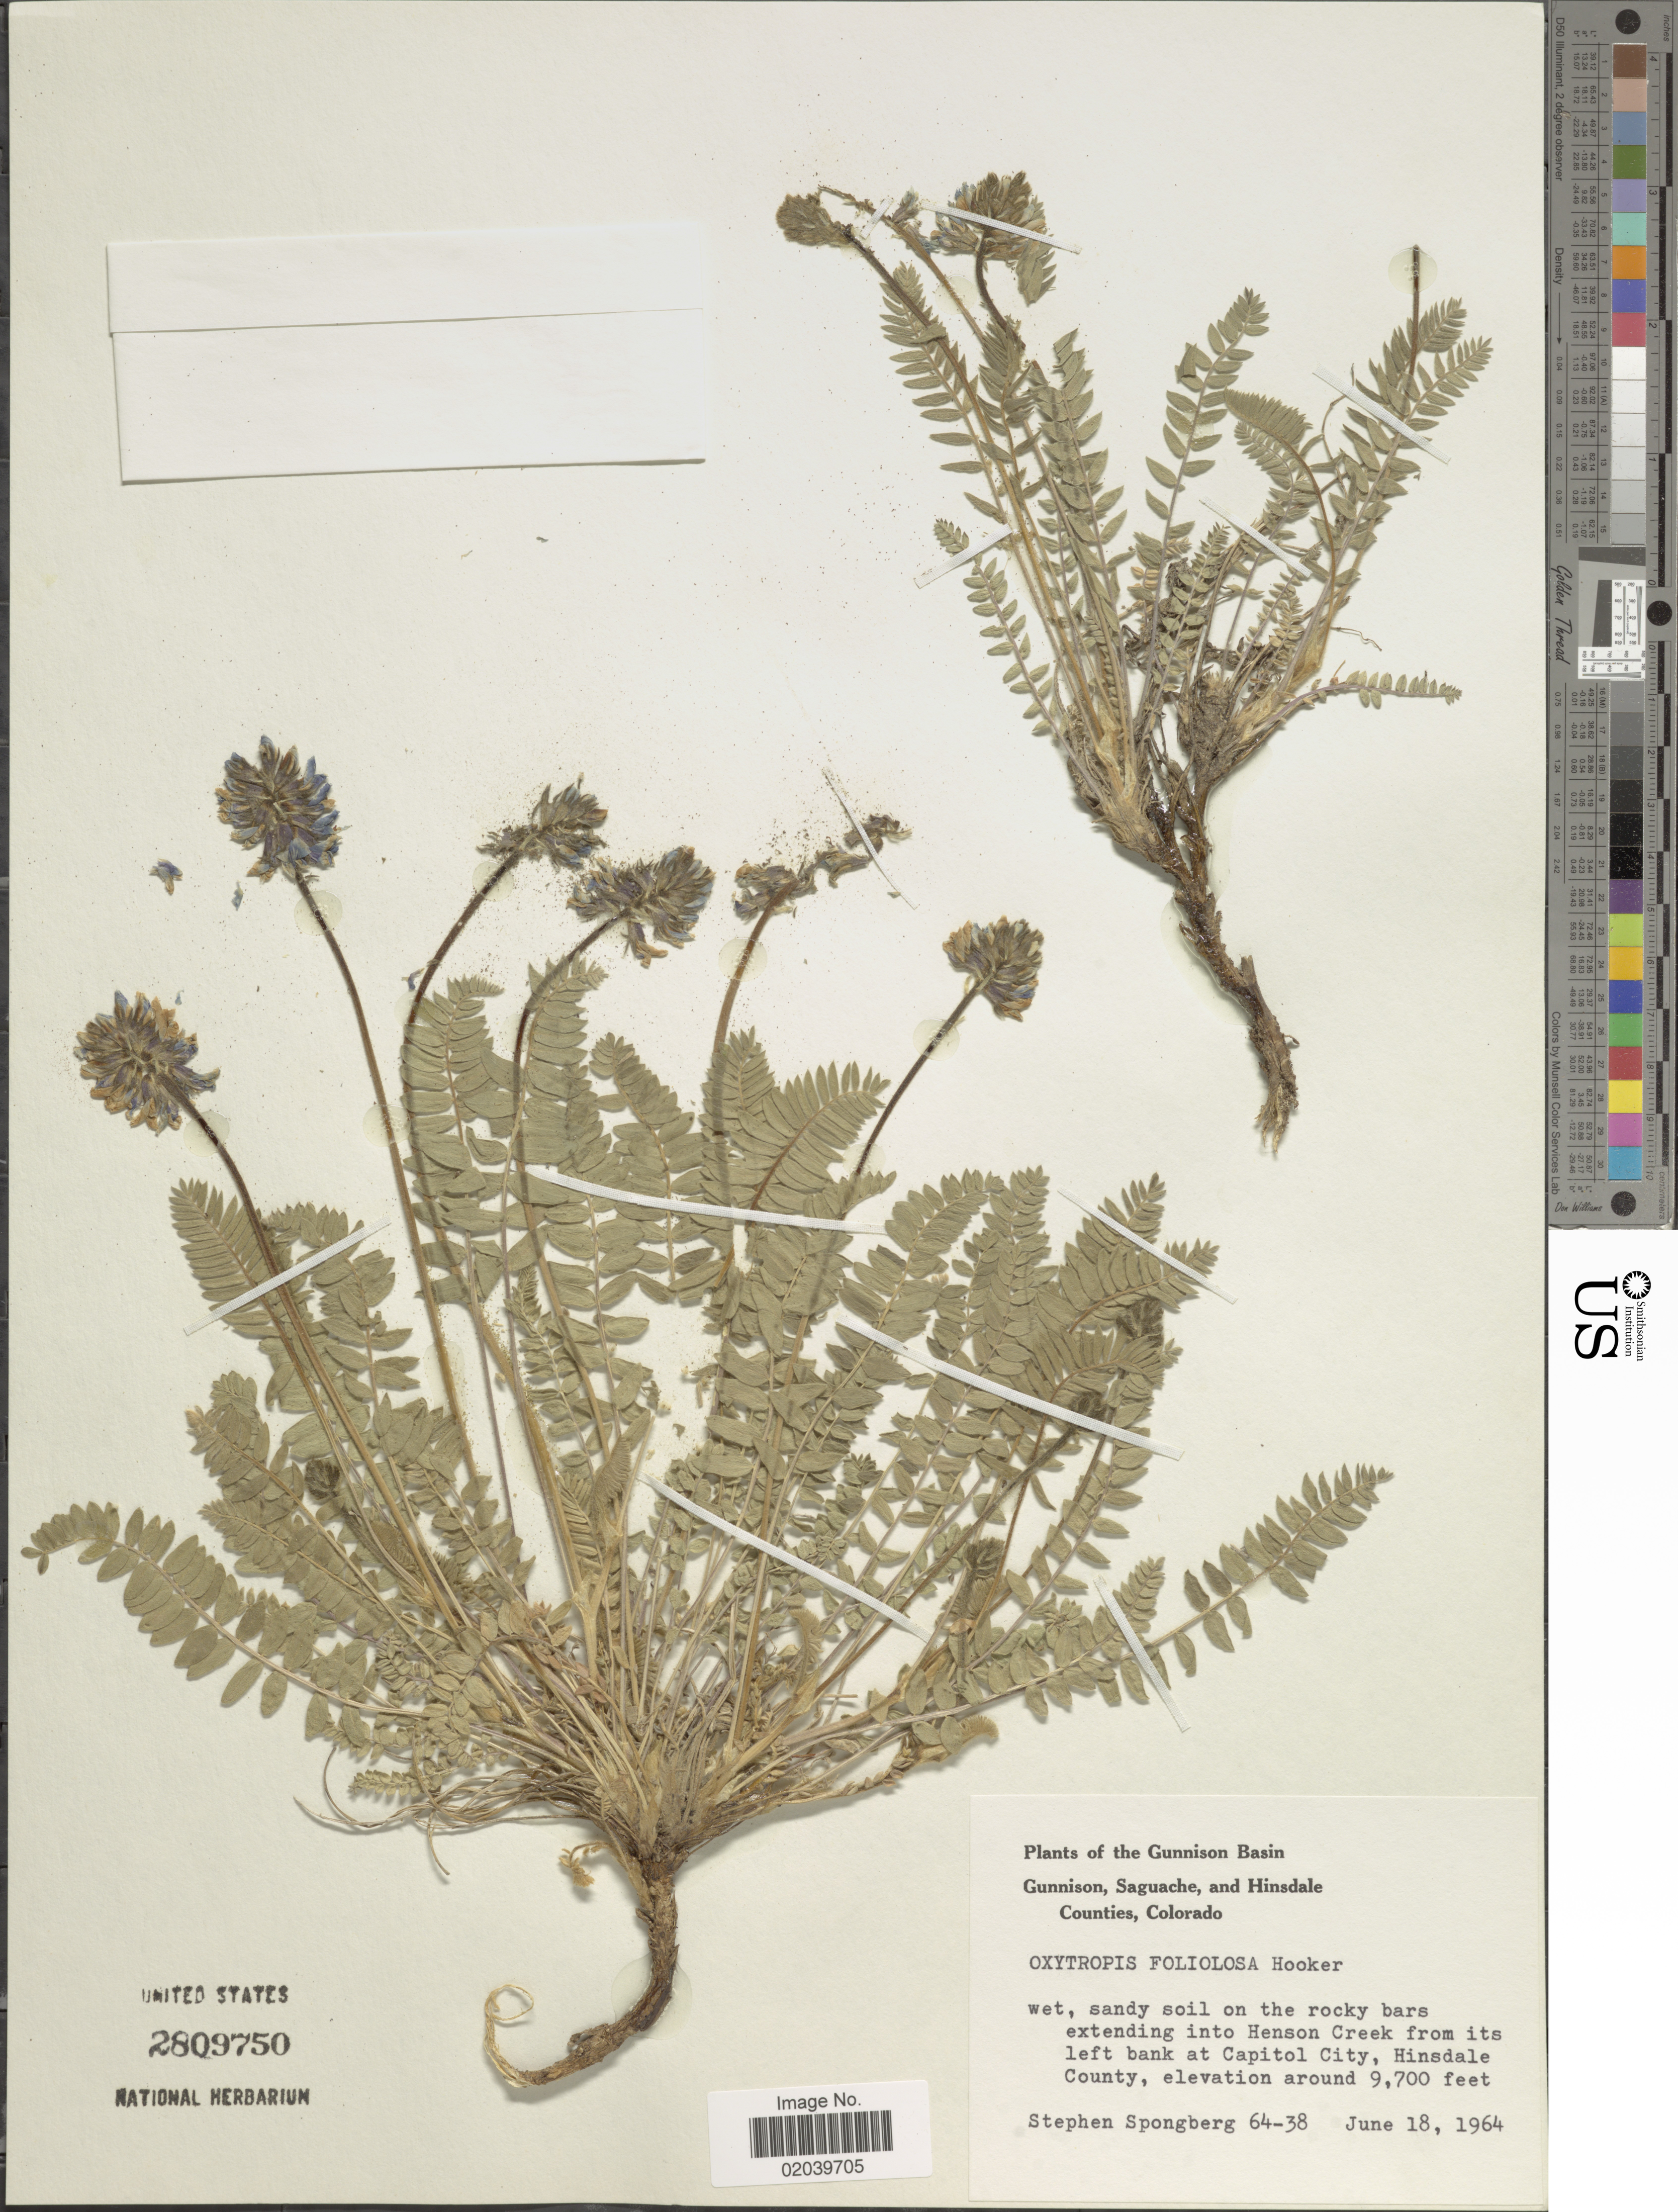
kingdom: Plantae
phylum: Tracheophyta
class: Magnoliopsida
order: Fabales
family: Fabaceae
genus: Oxytropis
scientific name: Oxytropis deflexa var. foliolosa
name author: (Hook.) Barneby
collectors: S. A.Spongberg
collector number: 64-38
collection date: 1964-06-18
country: United States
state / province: Colorado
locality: Gunnison Basin. Gunnison, Saguache, and Hinsdale Counties, Colorado. Wet, sandy soil on the rocky bars extending into Henson Creek from its left bank at Capitol City, Hinsdale County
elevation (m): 2957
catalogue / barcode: US 2809750